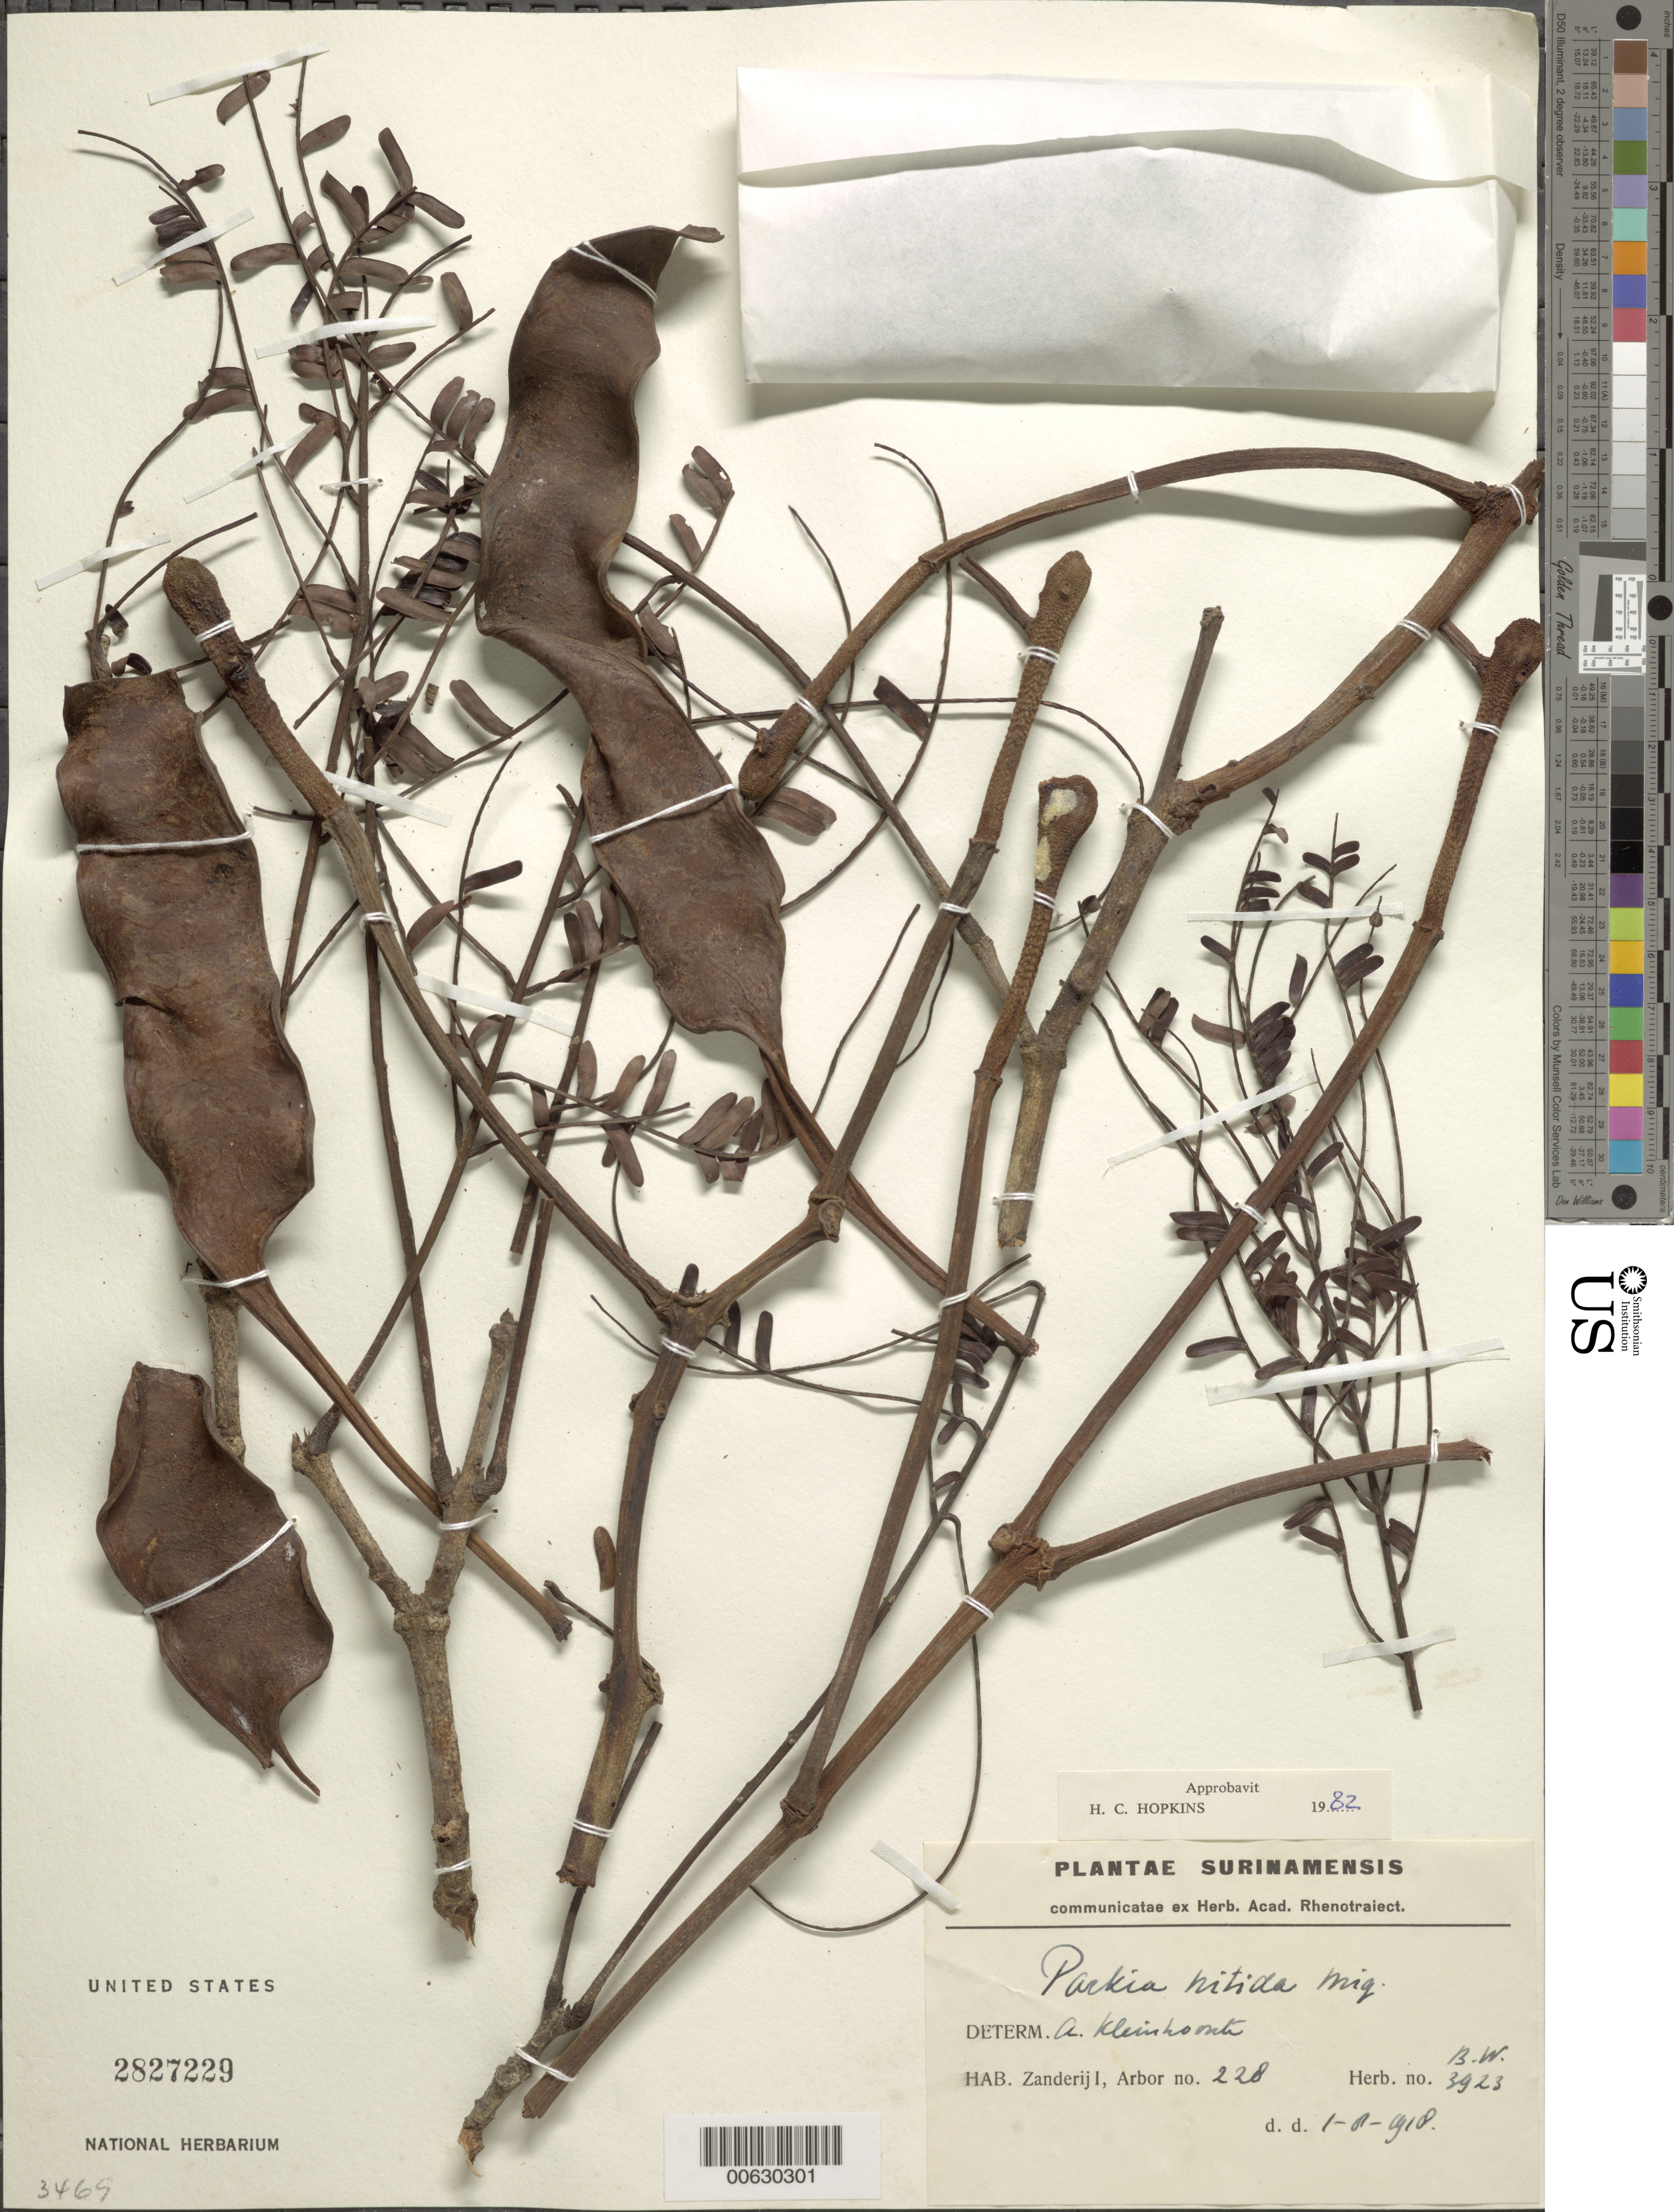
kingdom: Plantae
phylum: Tracheophyta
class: Magnoliopsida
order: Fabales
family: Fabaceae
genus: Parkia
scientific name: Parkia nitida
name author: Miq.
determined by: Hopkins, H. C.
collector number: B.W. 3923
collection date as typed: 1-Aug-18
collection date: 1918-08-01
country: Suriname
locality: Zanderij I., Forest Reserve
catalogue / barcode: US 2827229